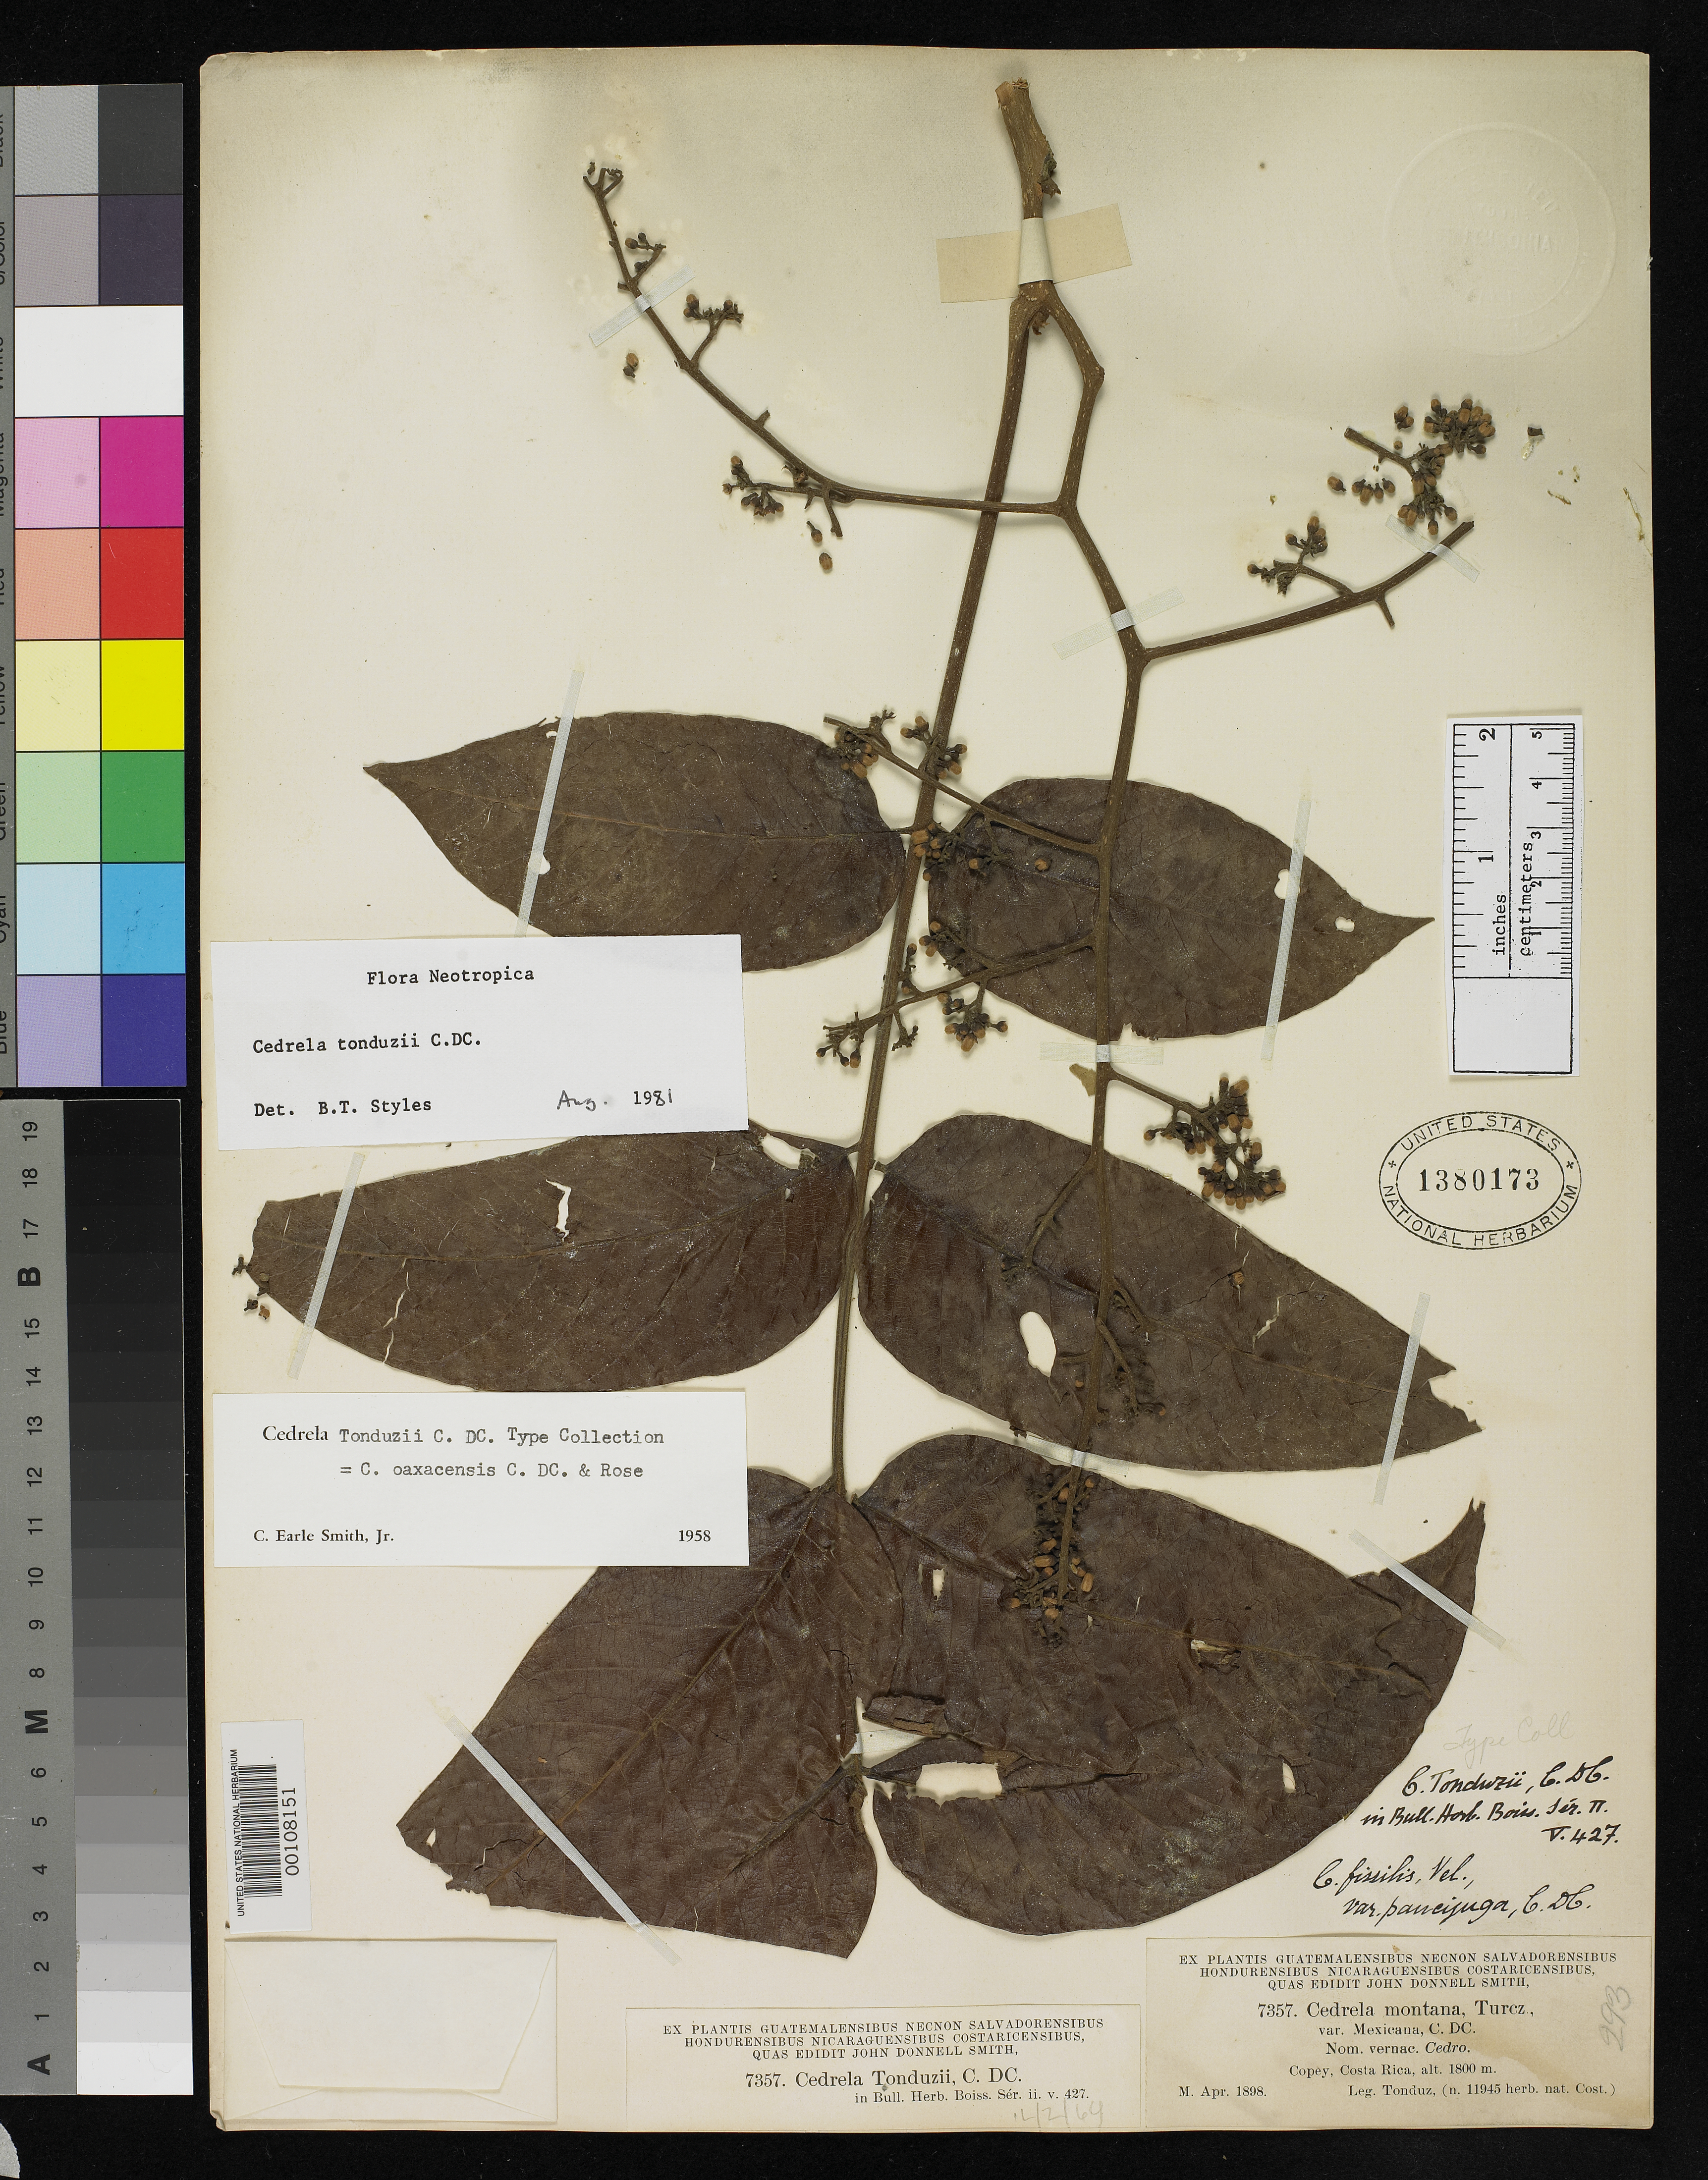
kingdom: Plantae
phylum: Tracheophyta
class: Magnoliopsida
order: Sapindales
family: Meliaceae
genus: Cedrela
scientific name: Cedrela tonduzii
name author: C. DC.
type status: Isotype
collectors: A. Tonduz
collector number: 11945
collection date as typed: Apr 1898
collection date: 1898-04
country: Costa Rica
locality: Copey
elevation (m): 1800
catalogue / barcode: US 1380173